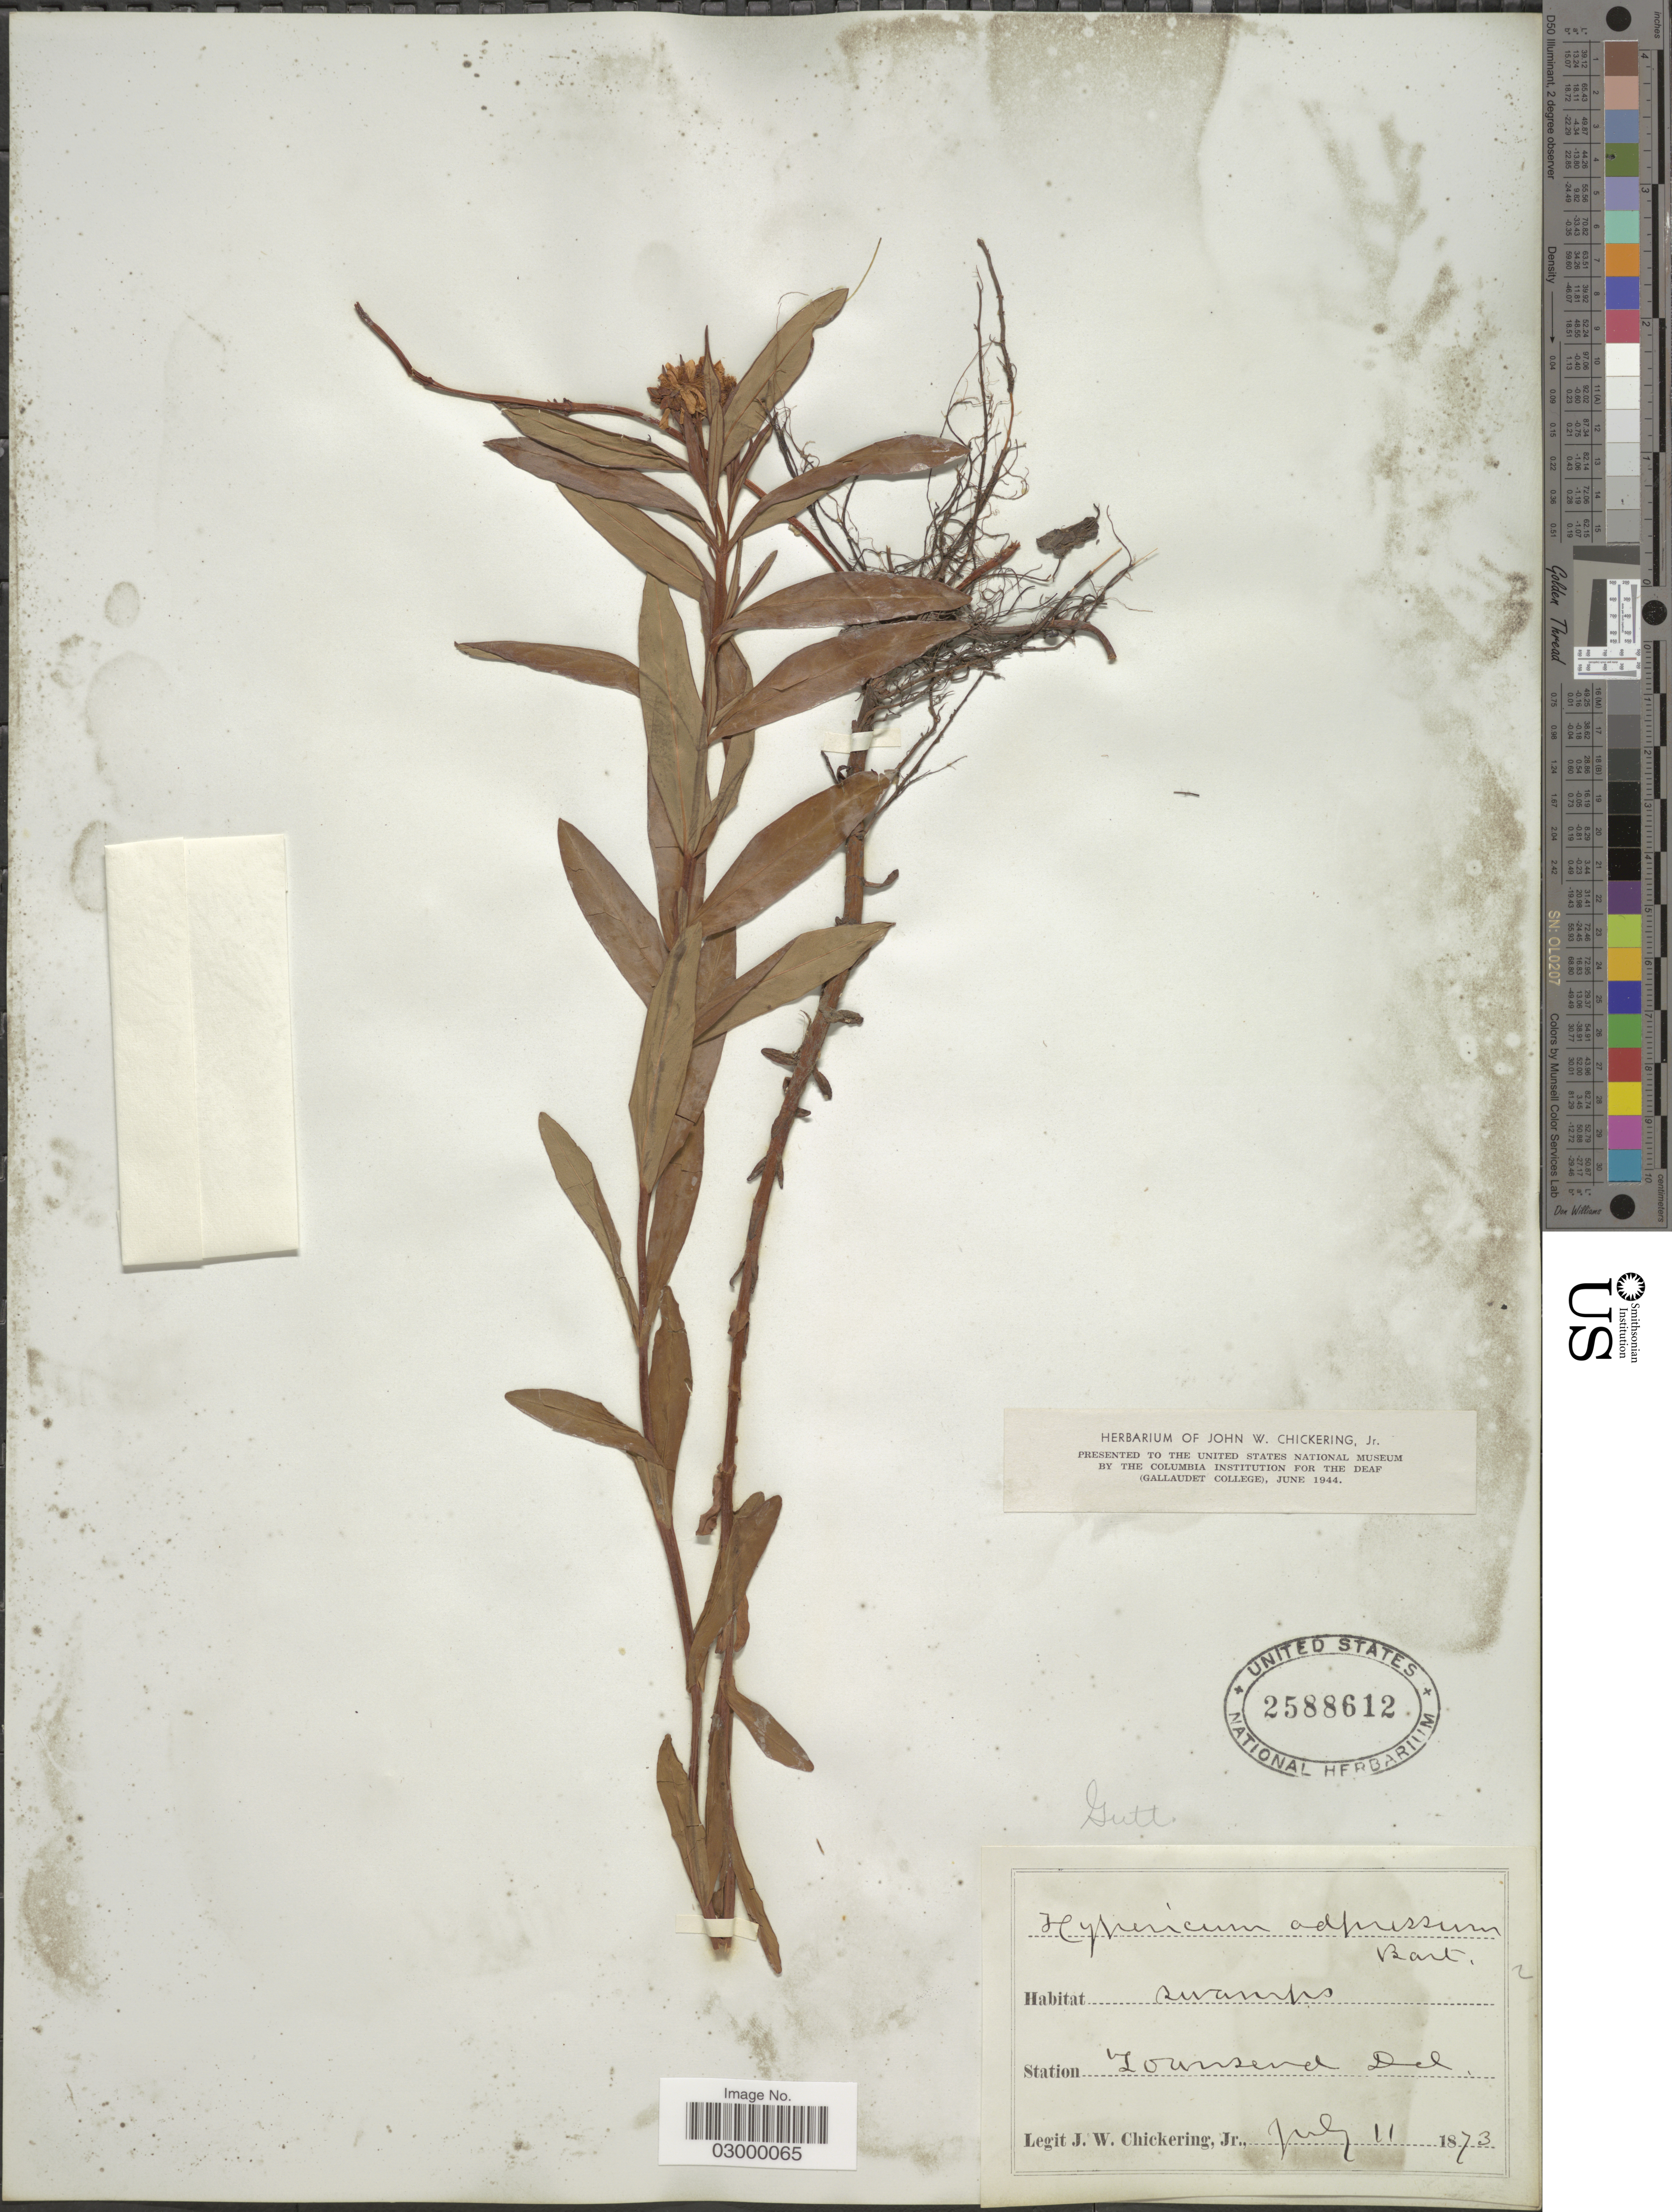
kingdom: Plantae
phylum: Tracheophyta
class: Magnoliopsida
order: Malpighiales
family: Hypericaceae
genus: Hypericum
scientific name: Hypericum adpressum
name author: W.P.C. Barton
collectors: J. W. Chickering Jr.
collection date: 1873-07-11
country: United States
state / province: Delaware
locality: Townsend.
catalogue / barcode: US 2588612